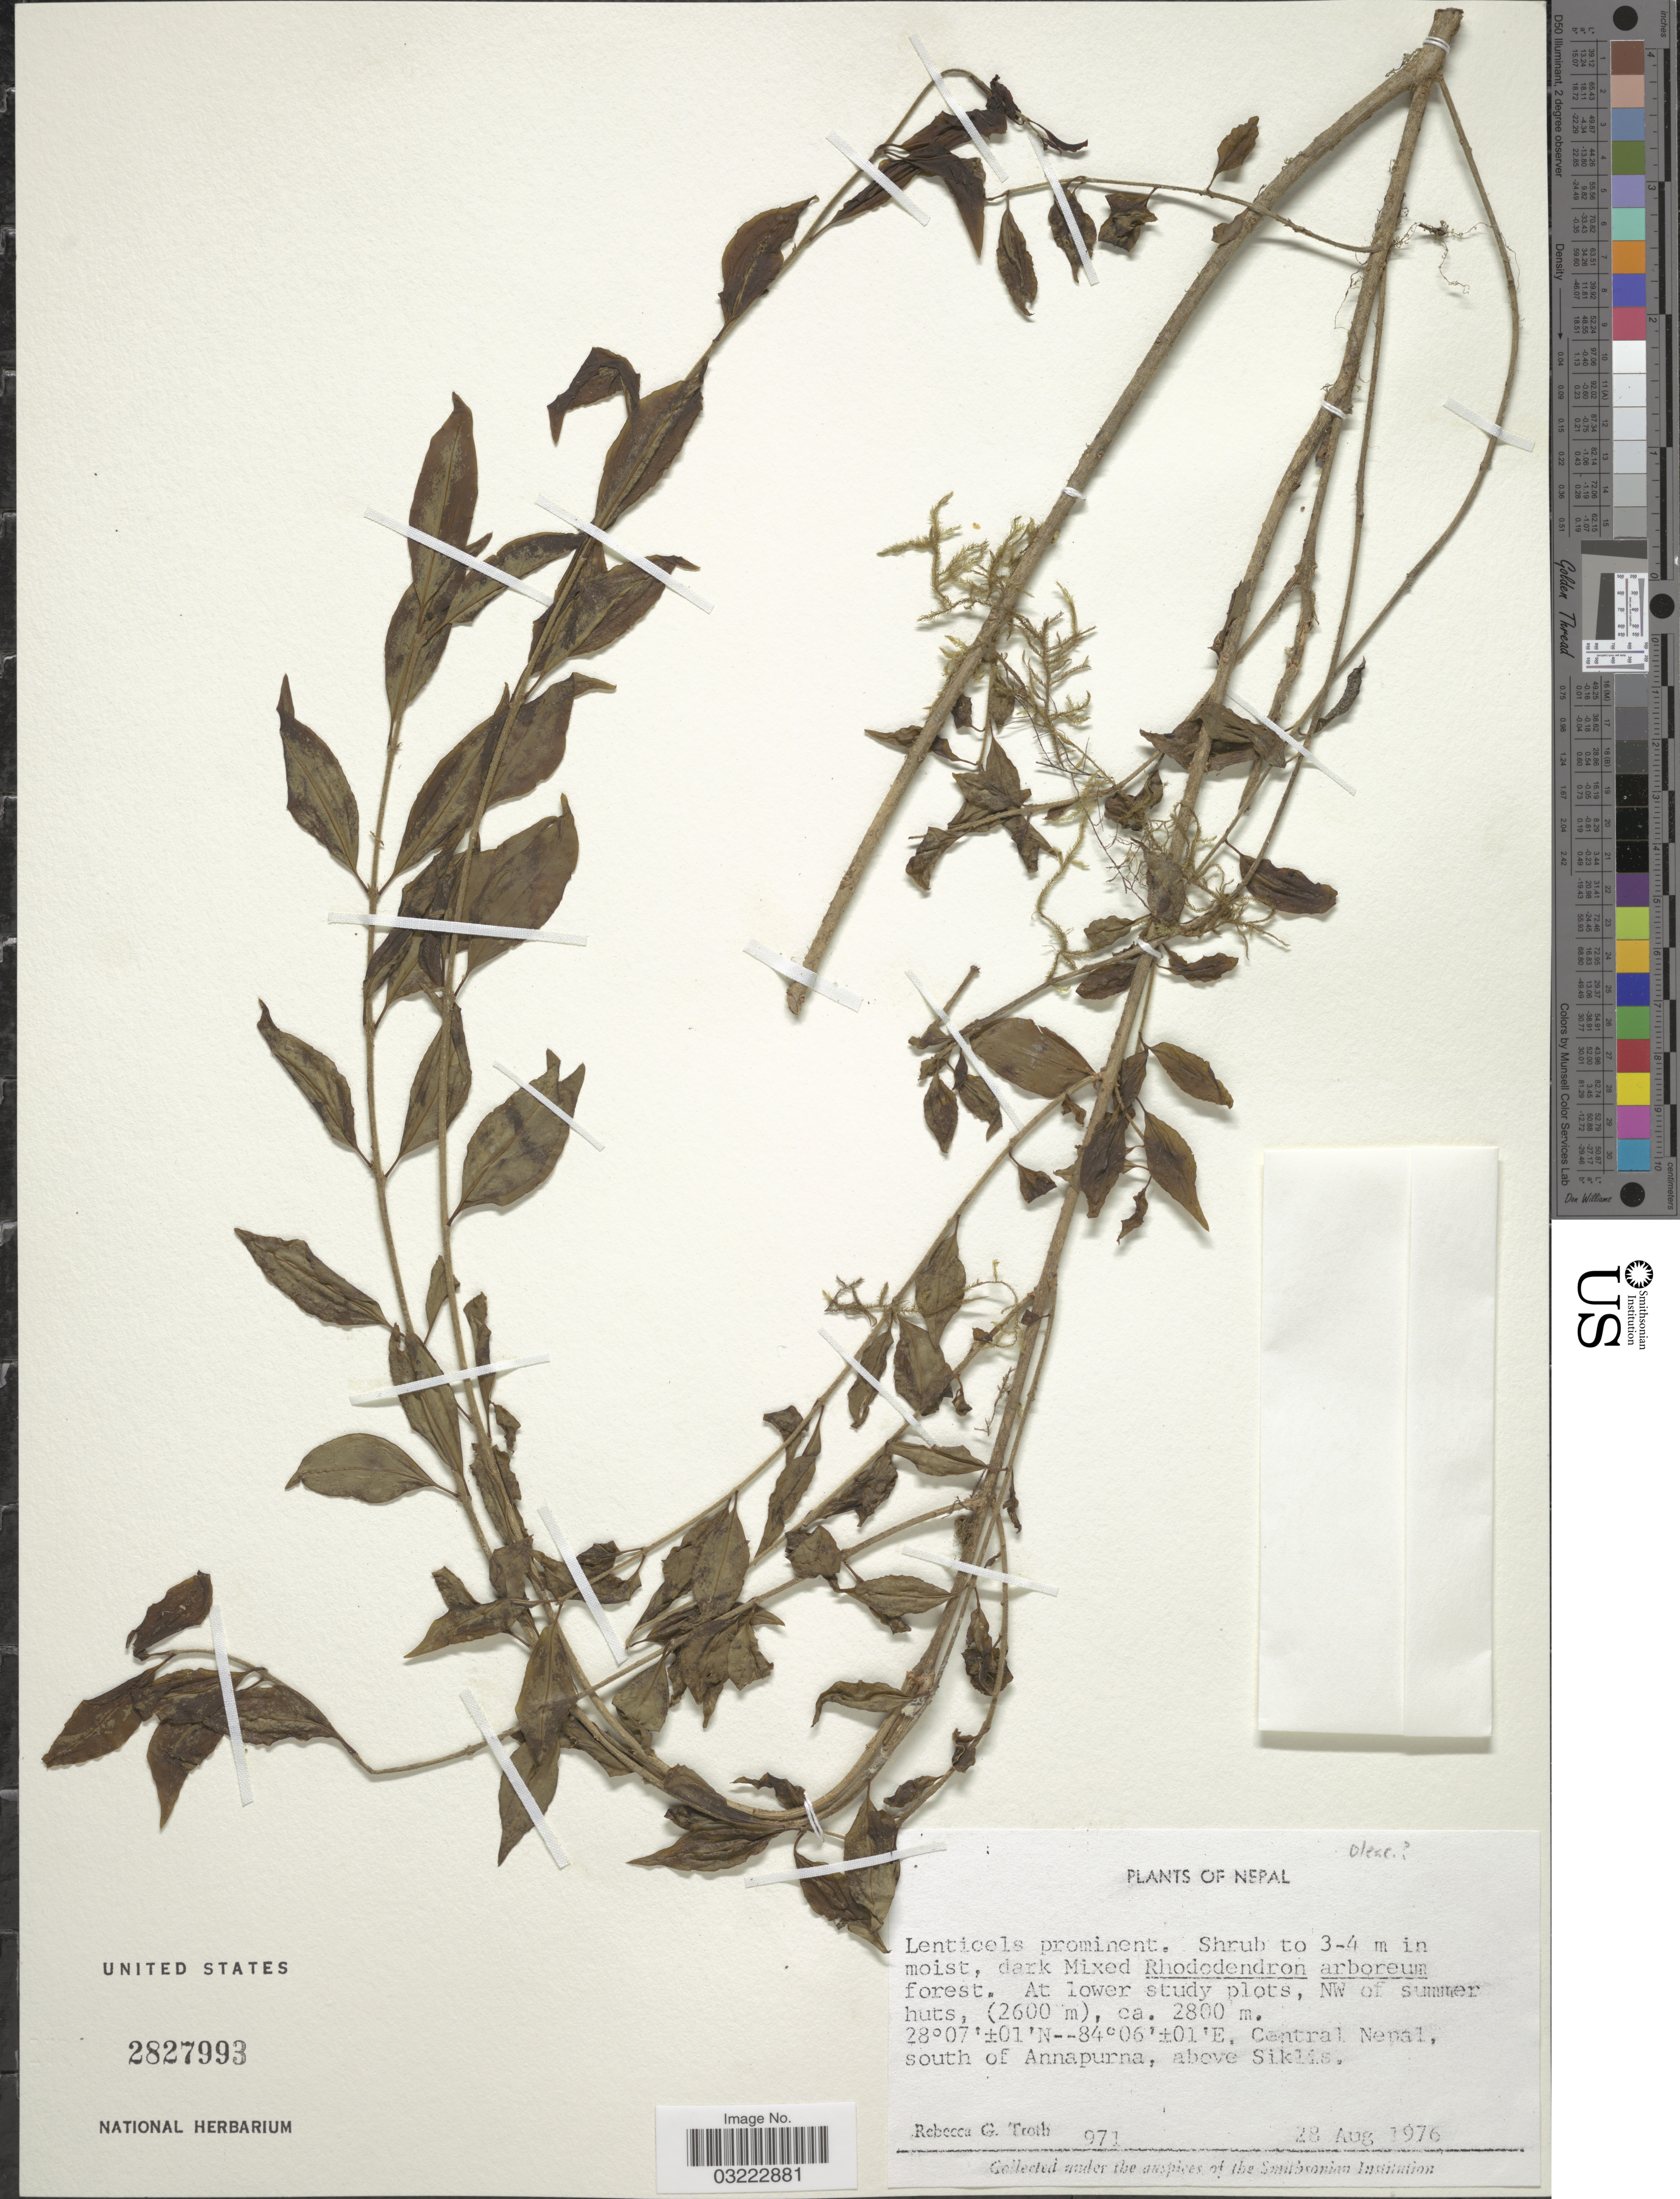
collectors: R. Troth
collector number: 971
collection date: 1976-08-28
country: Nepal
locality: At lower study plots, NW of summer huts. Central Nepal, south of Annapurna, above Siklis.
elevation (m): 2600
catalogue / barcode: US 2827993